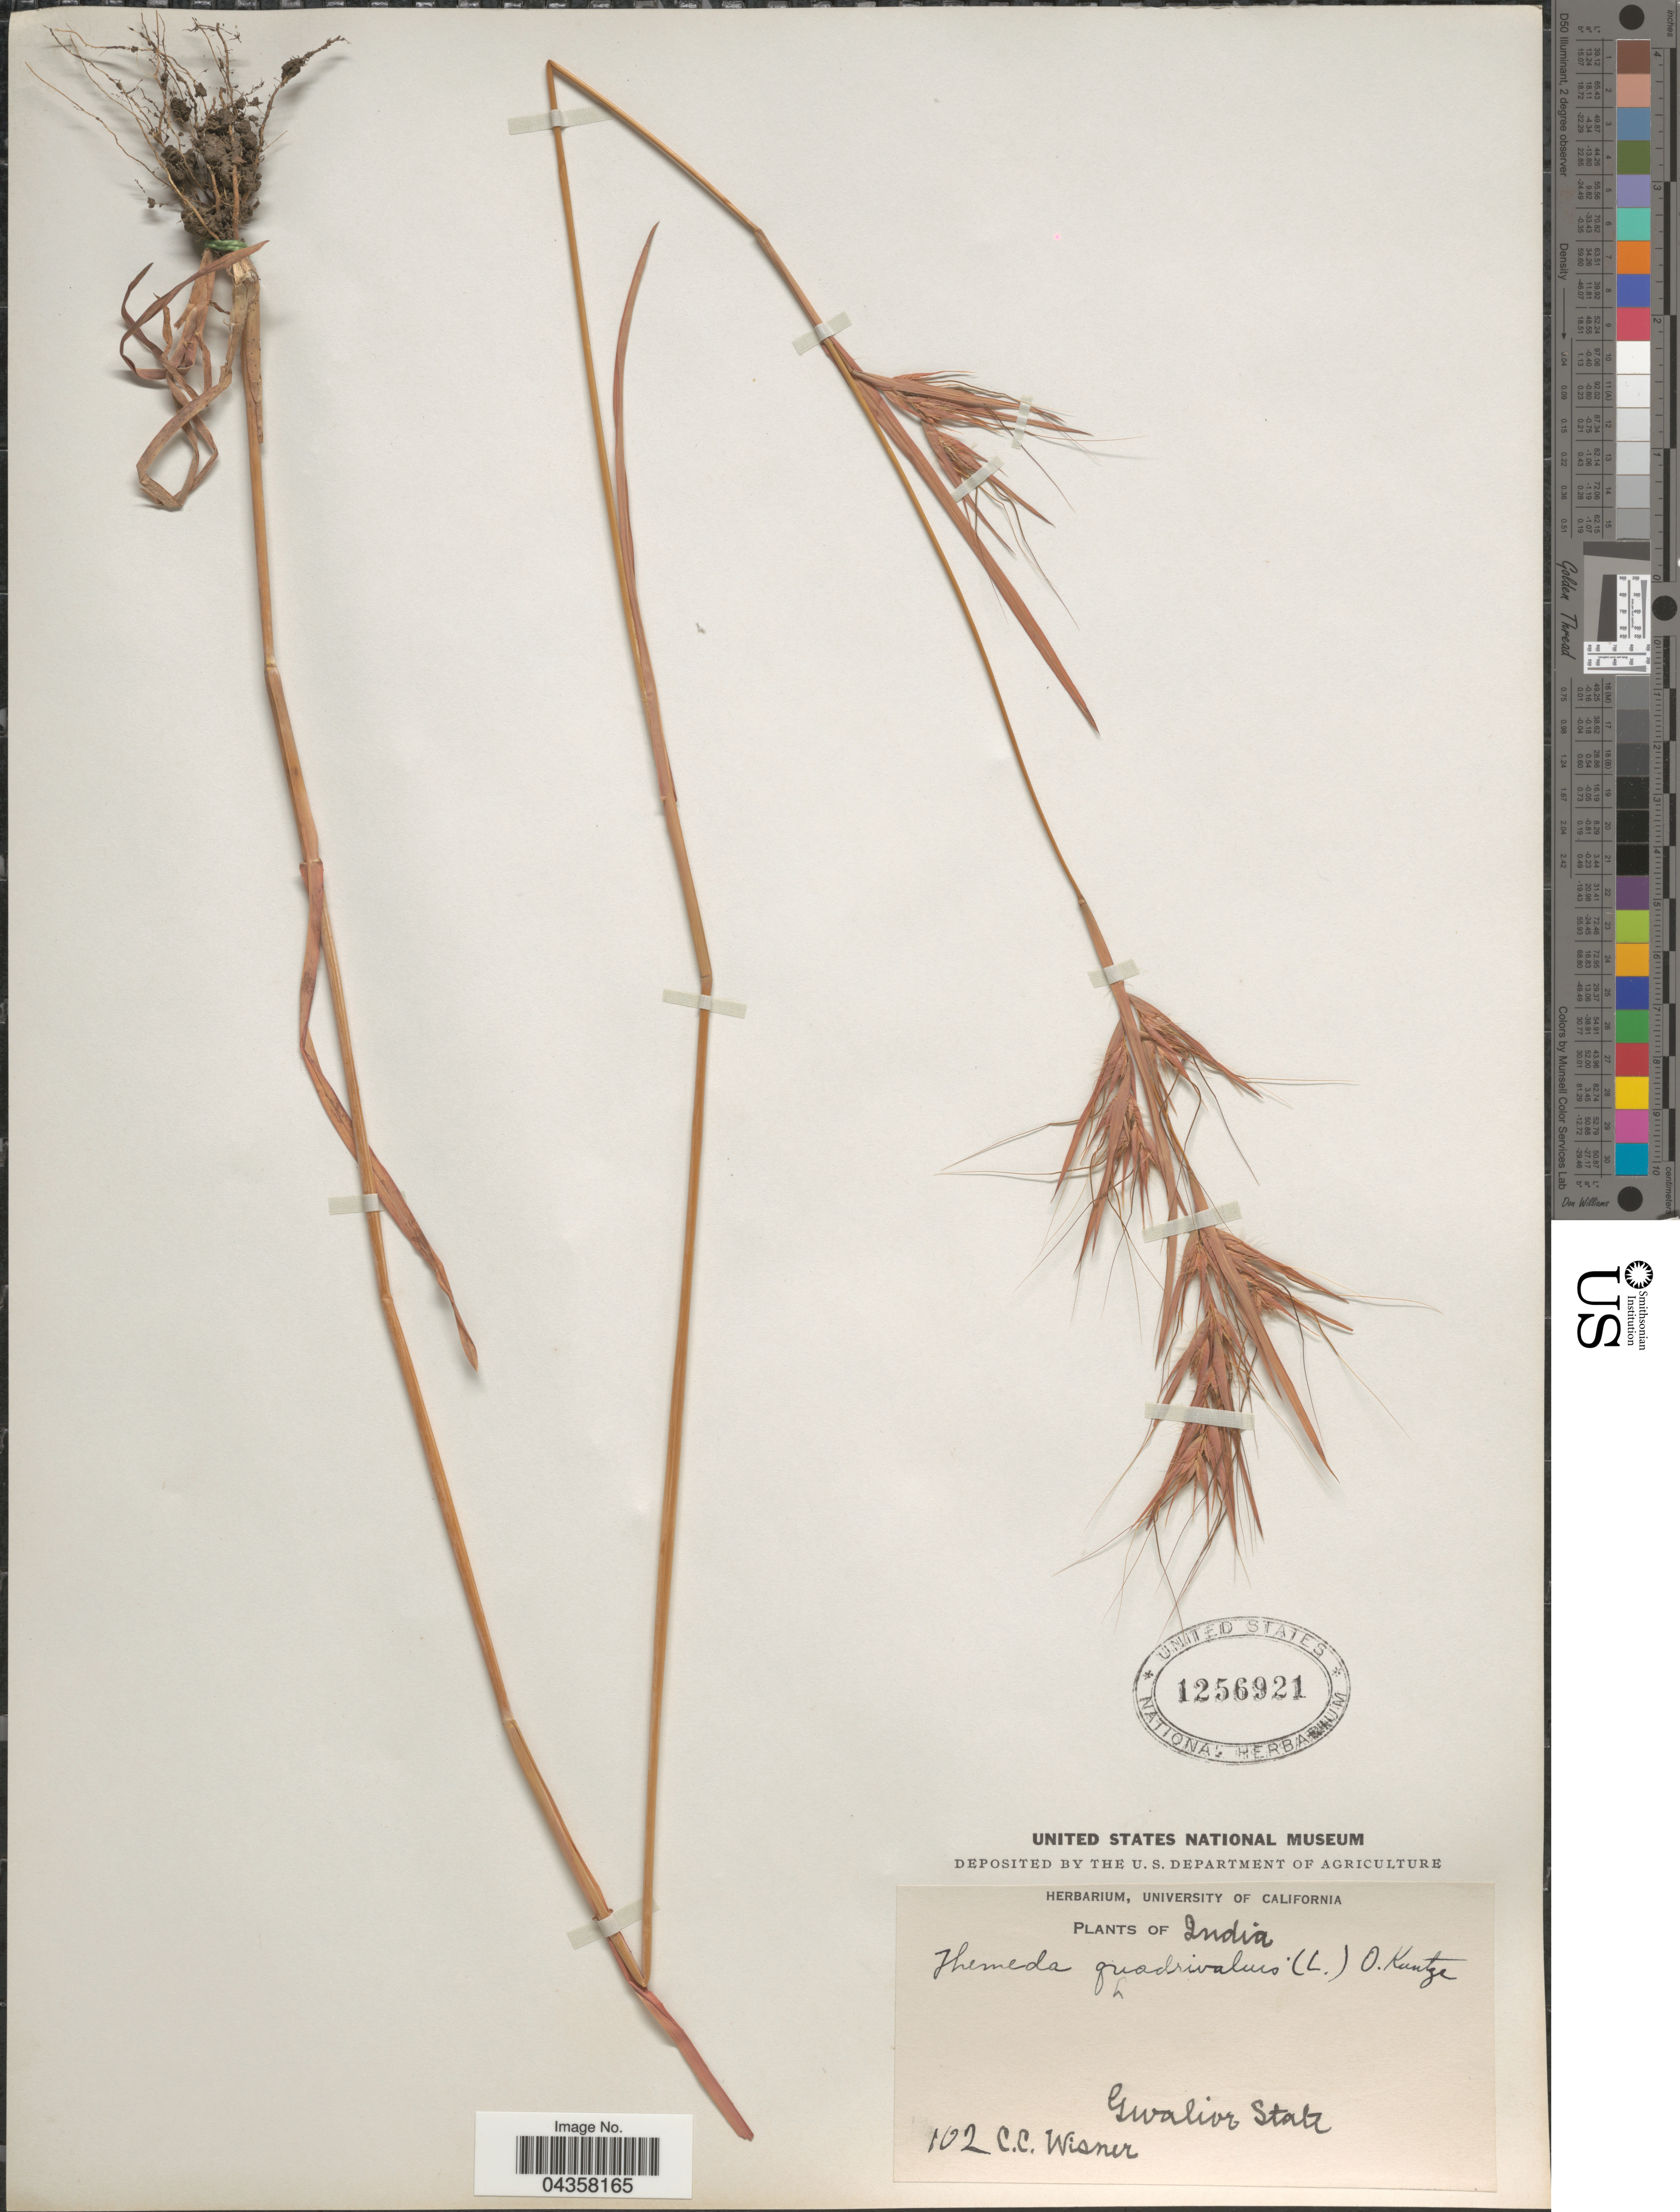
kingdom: Plantae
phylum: Tracheophyta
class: Liliopsida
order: Poales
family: Poaceae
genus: Themeda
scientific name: Themeda quadrivalvis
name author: (L.) Kuntze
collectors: C. Wisner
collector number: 102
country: India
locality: Gwalior State.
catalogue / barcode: US 1256921